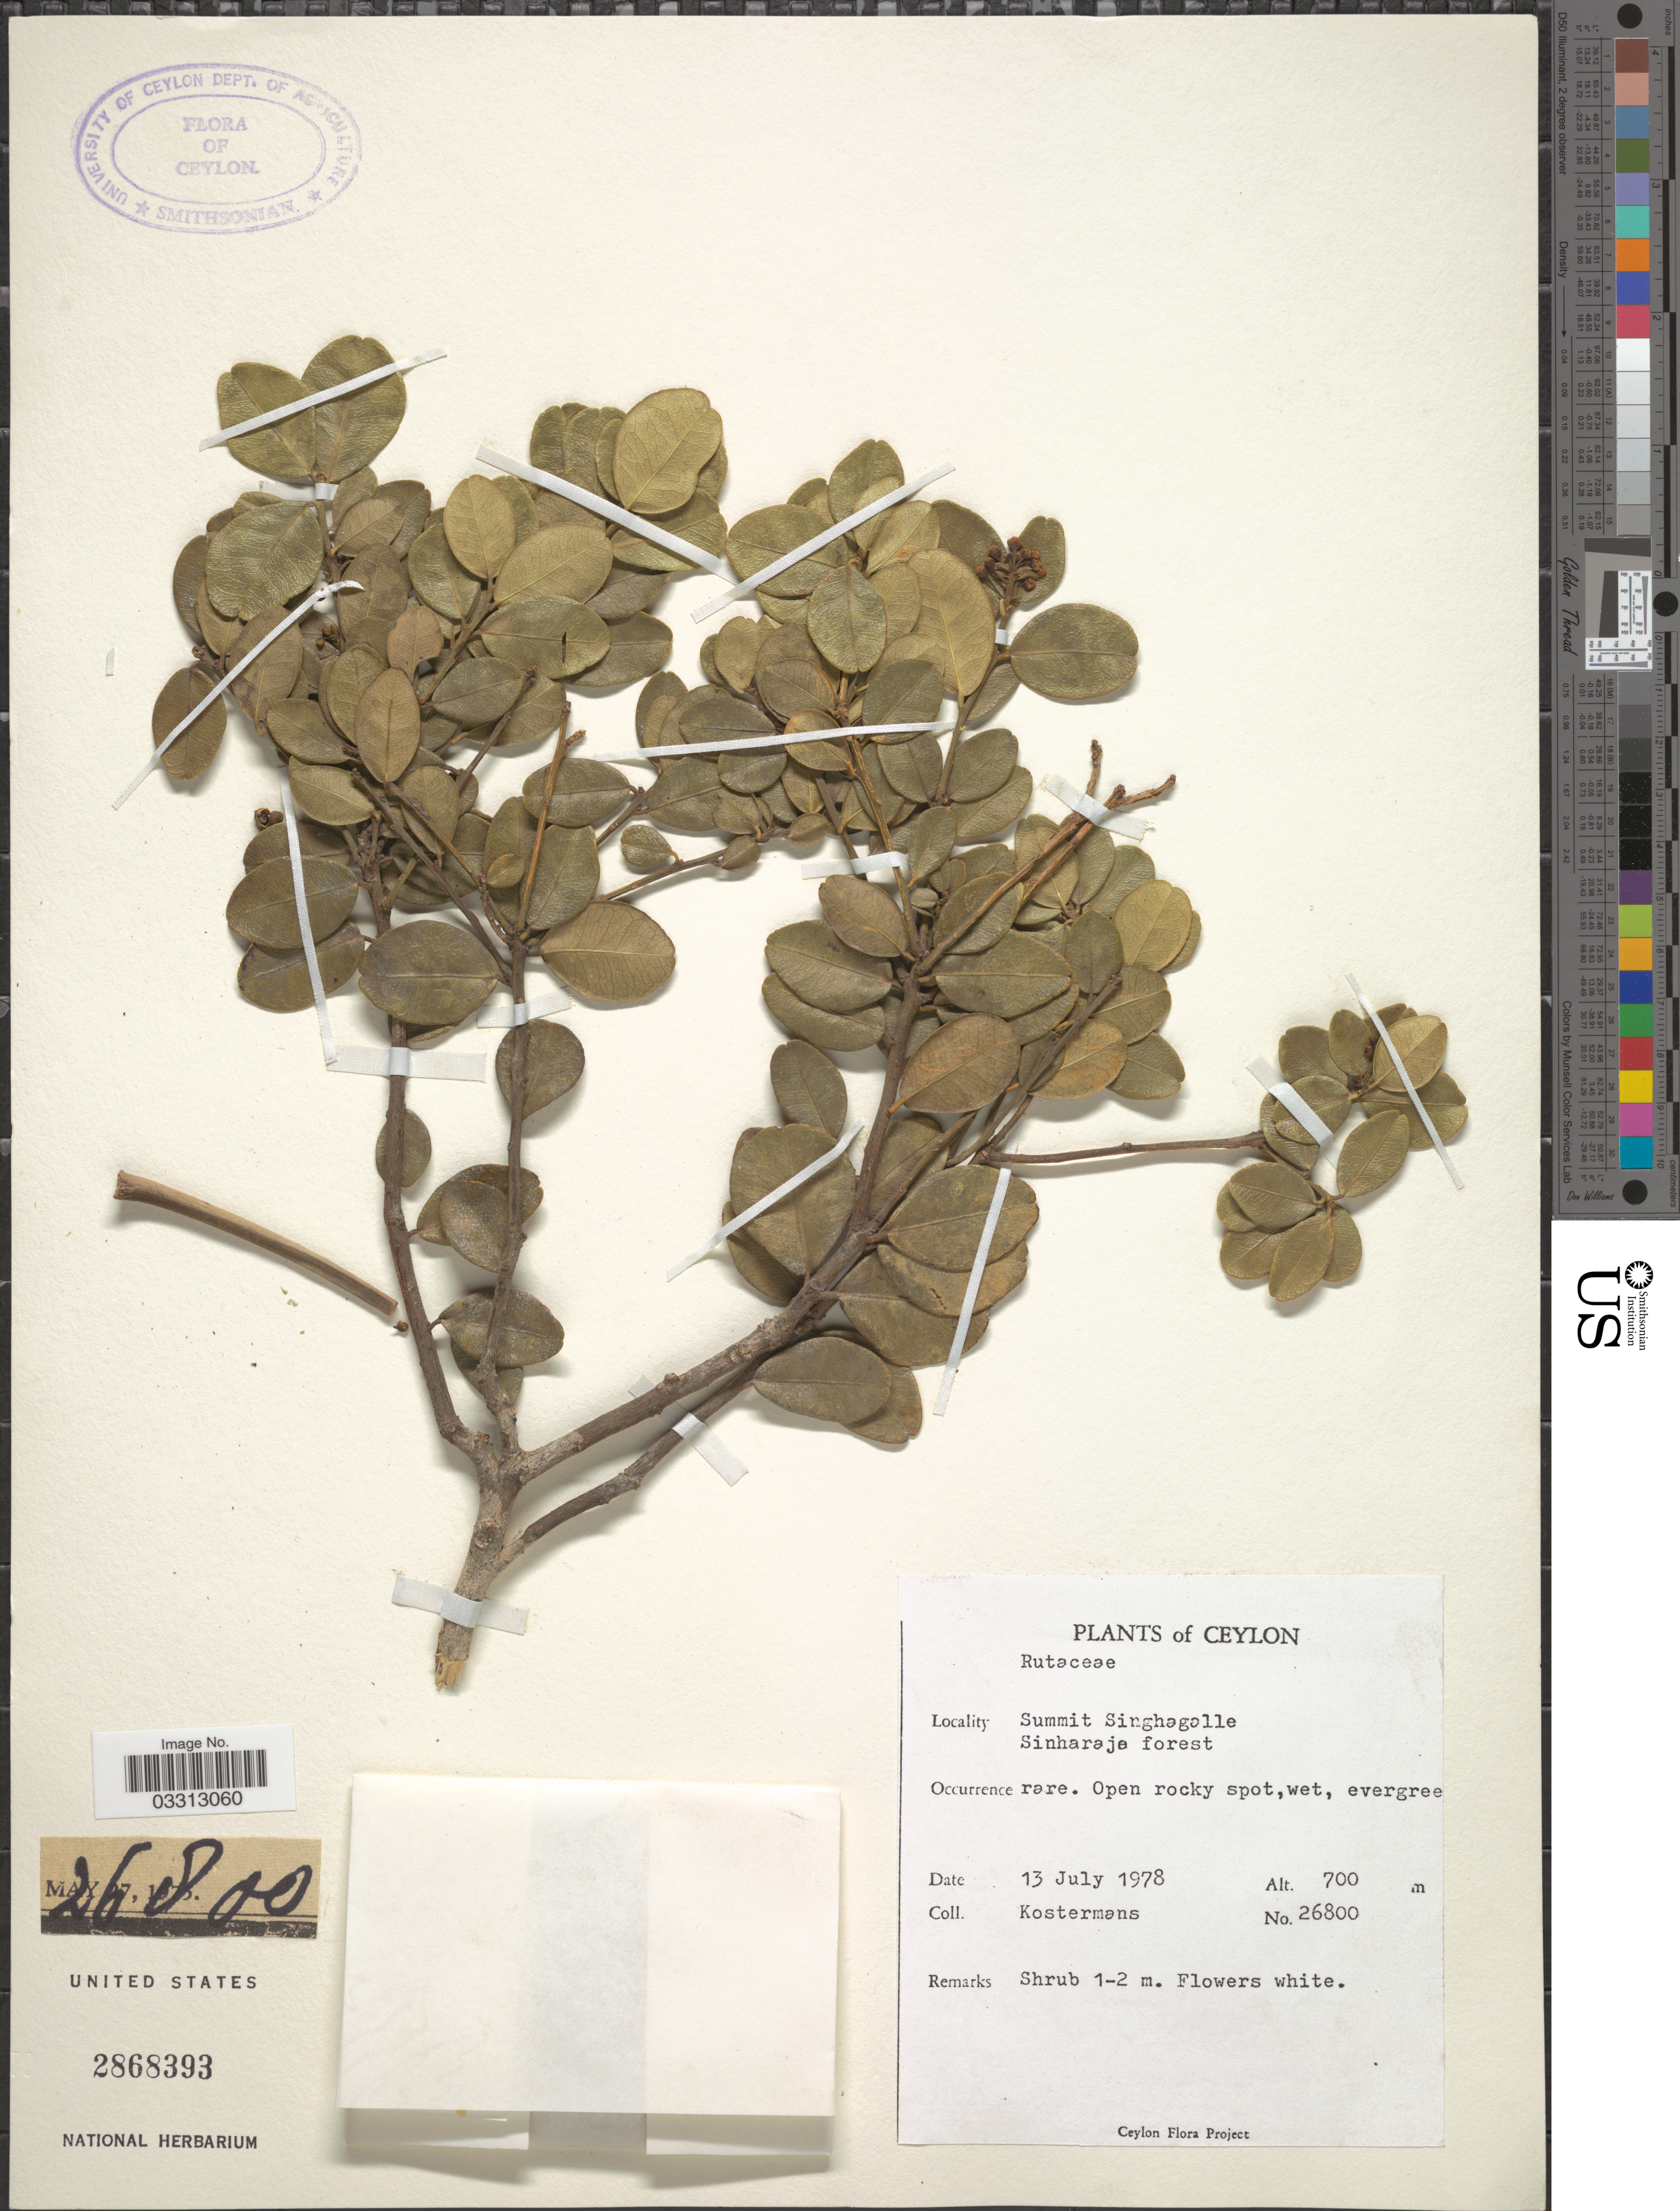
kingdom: Plantae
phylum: Tracheophyta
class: Magnoliopsida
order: Sapindales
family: Rutaceae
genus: Atalantia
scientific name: Atalantia rotundifolia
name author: (Thwaites) Yu. Tanaka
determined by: Stone, Benjamin C.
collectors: Kostermans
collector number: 26800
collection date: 1978-07-13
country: Sri Lanka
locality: Ceylon. Summit Singhagalle. Sinharaje forest.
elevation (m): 700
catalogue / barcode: US 2868393